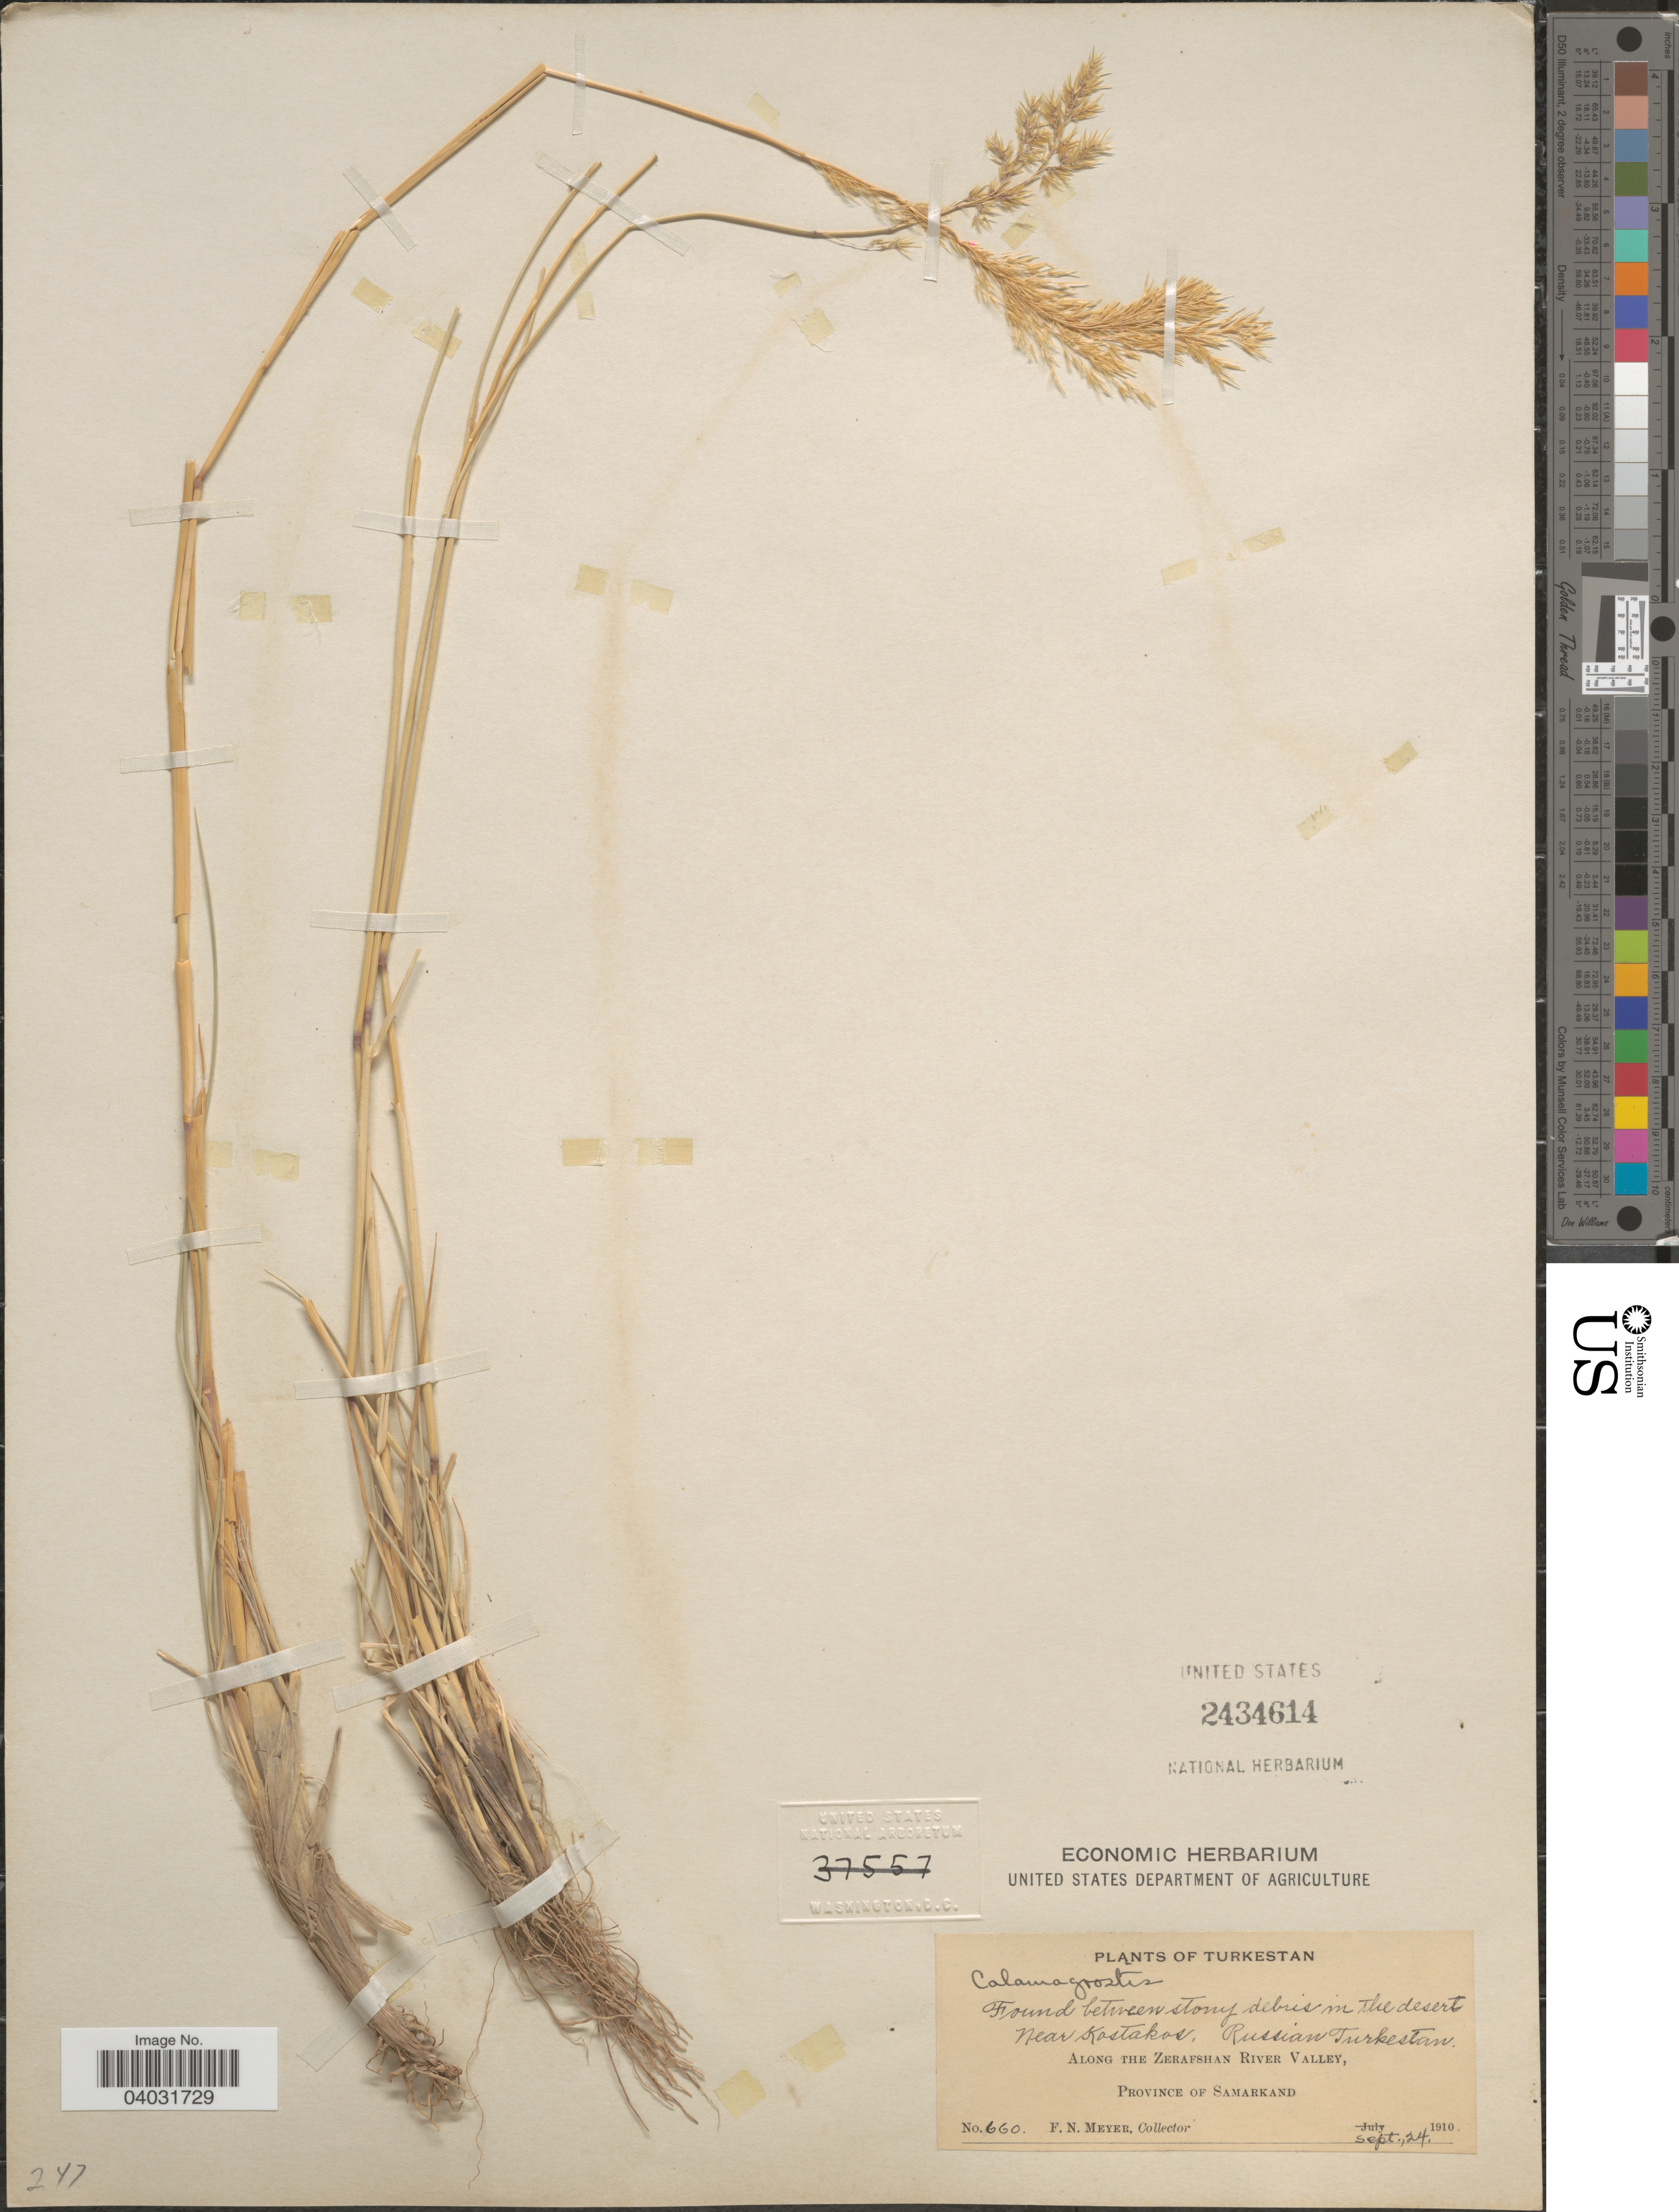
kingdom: Plantae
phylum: Tracheophyta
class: Liliopsida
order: Poales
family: Poaceae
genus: Calamagrostis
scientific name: Calamagrostis sp.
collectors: F. N. Meyer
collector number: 660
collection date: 1910-09-24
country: Uzbekistan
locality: Turkestan. In the desert near Kostakos, Russian Turkestan. Along the Zerafshan River Valley, Province of Samarkand.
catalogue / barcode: US 2434614